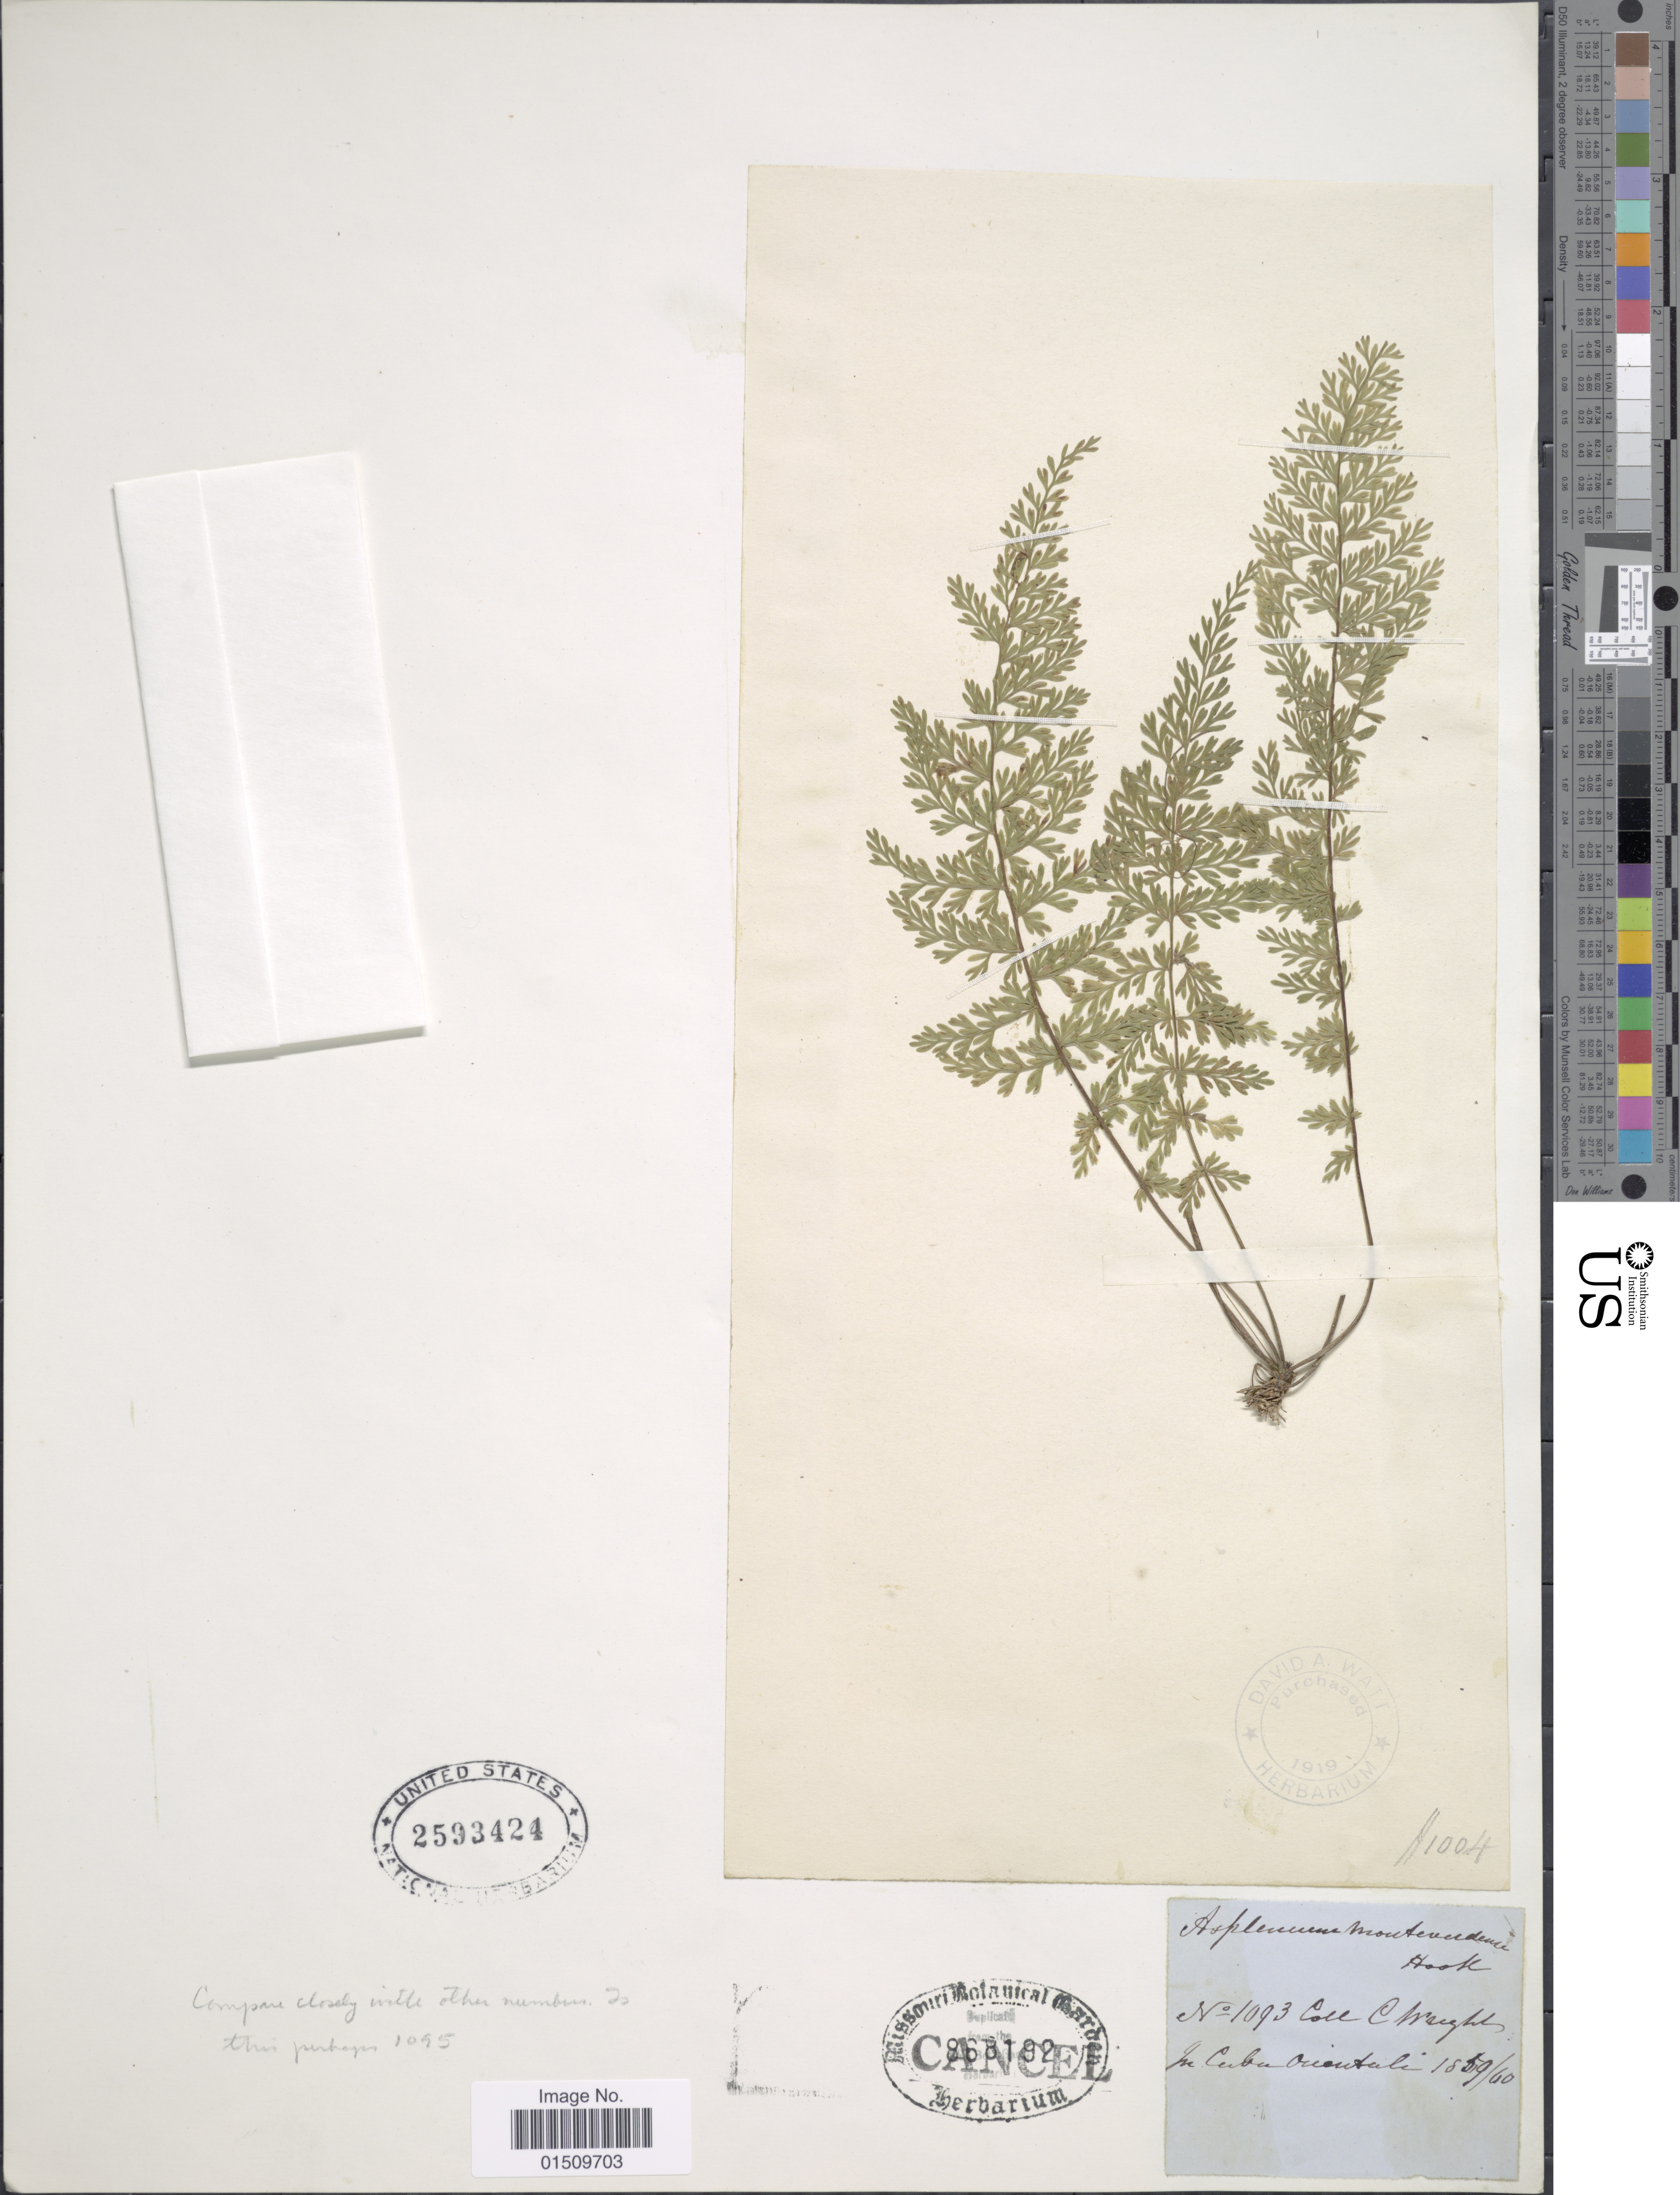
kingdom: Plantae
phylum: Tracheophyta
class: Polypodiopsida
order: Polypodiales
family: Aspleniaceae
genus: Asplenium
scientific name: Asplenium sp.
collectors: C. Wright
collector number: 1093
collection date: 1859/1860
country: Cuba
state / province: Oriente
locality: Cuba, Orientali.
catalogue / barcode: US 2593424